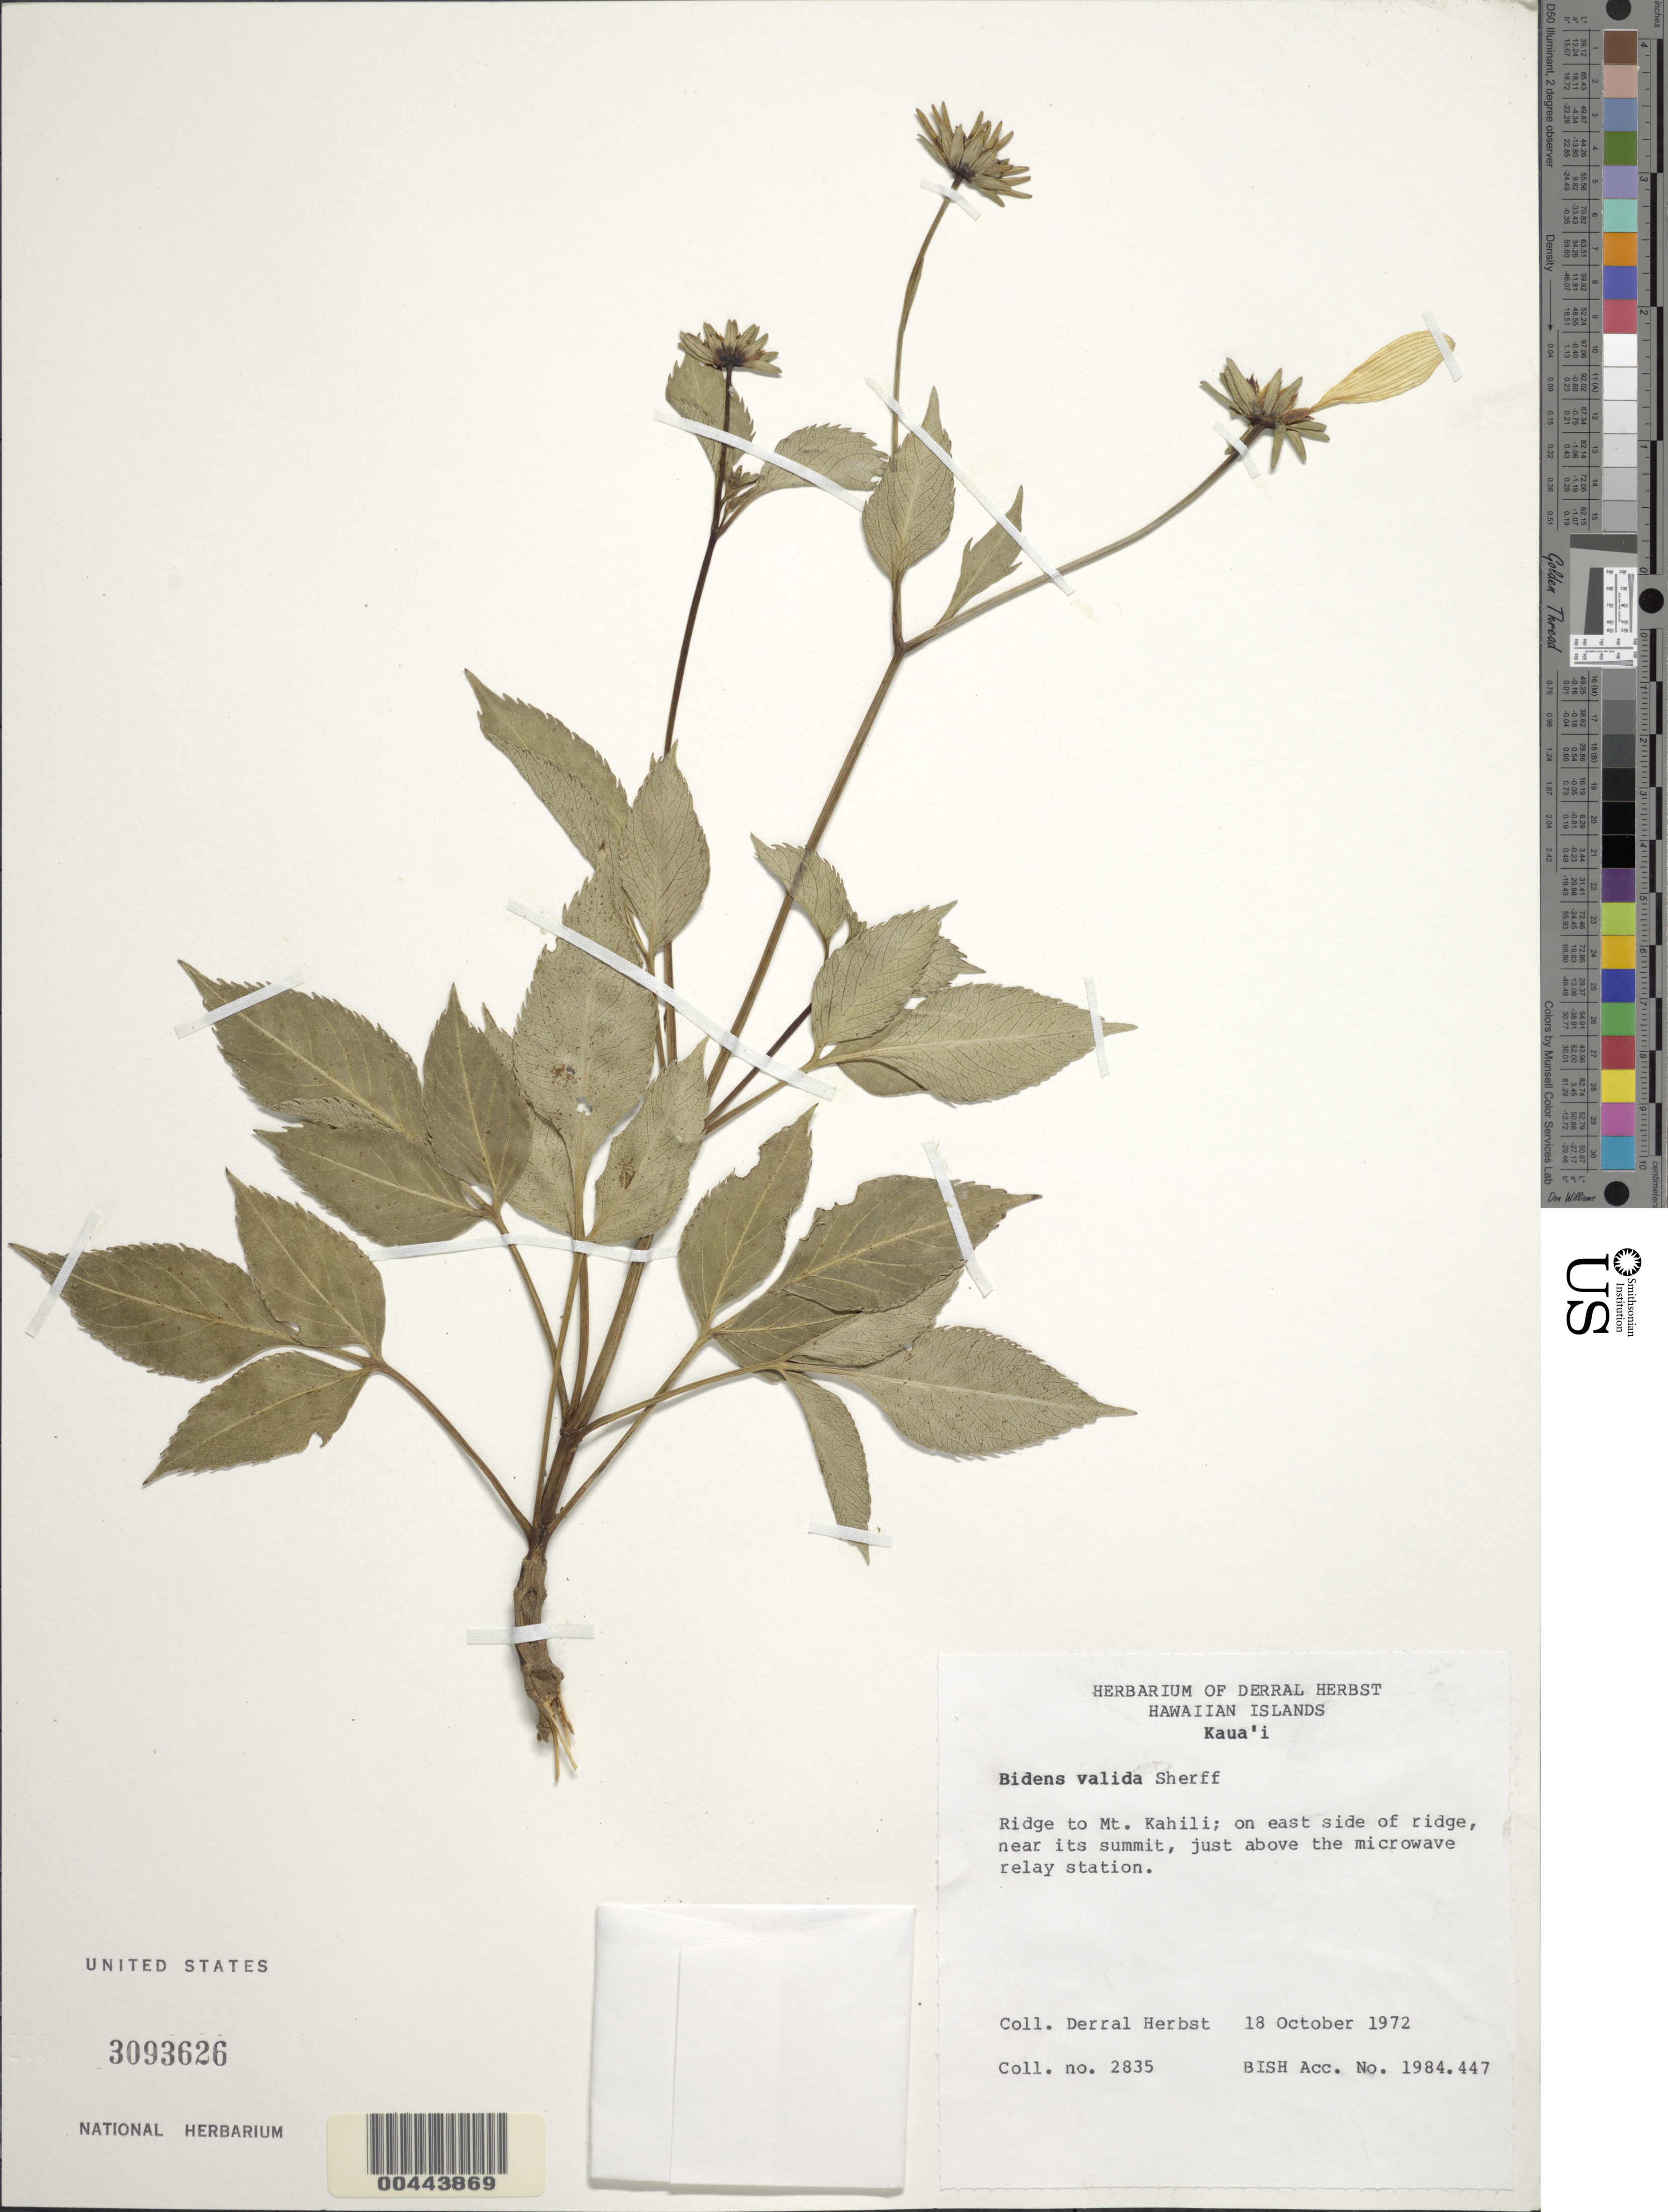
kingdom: Plantae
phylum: Tracheophyta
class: Magnoliopsida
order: Asterales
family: Asteraceae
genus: Bidens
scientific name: Bidens valida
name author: Sherff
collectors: D. R. Herbst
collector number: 2835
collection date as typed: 18 Oct 1972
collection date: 1972-10-18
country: United States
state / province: Hawaii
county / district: Kauai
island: Kaua'i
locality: Ridge to Mount Kahili, on E side of ridge, near its summit, just above the microwave relay station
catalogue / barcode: US 3093626